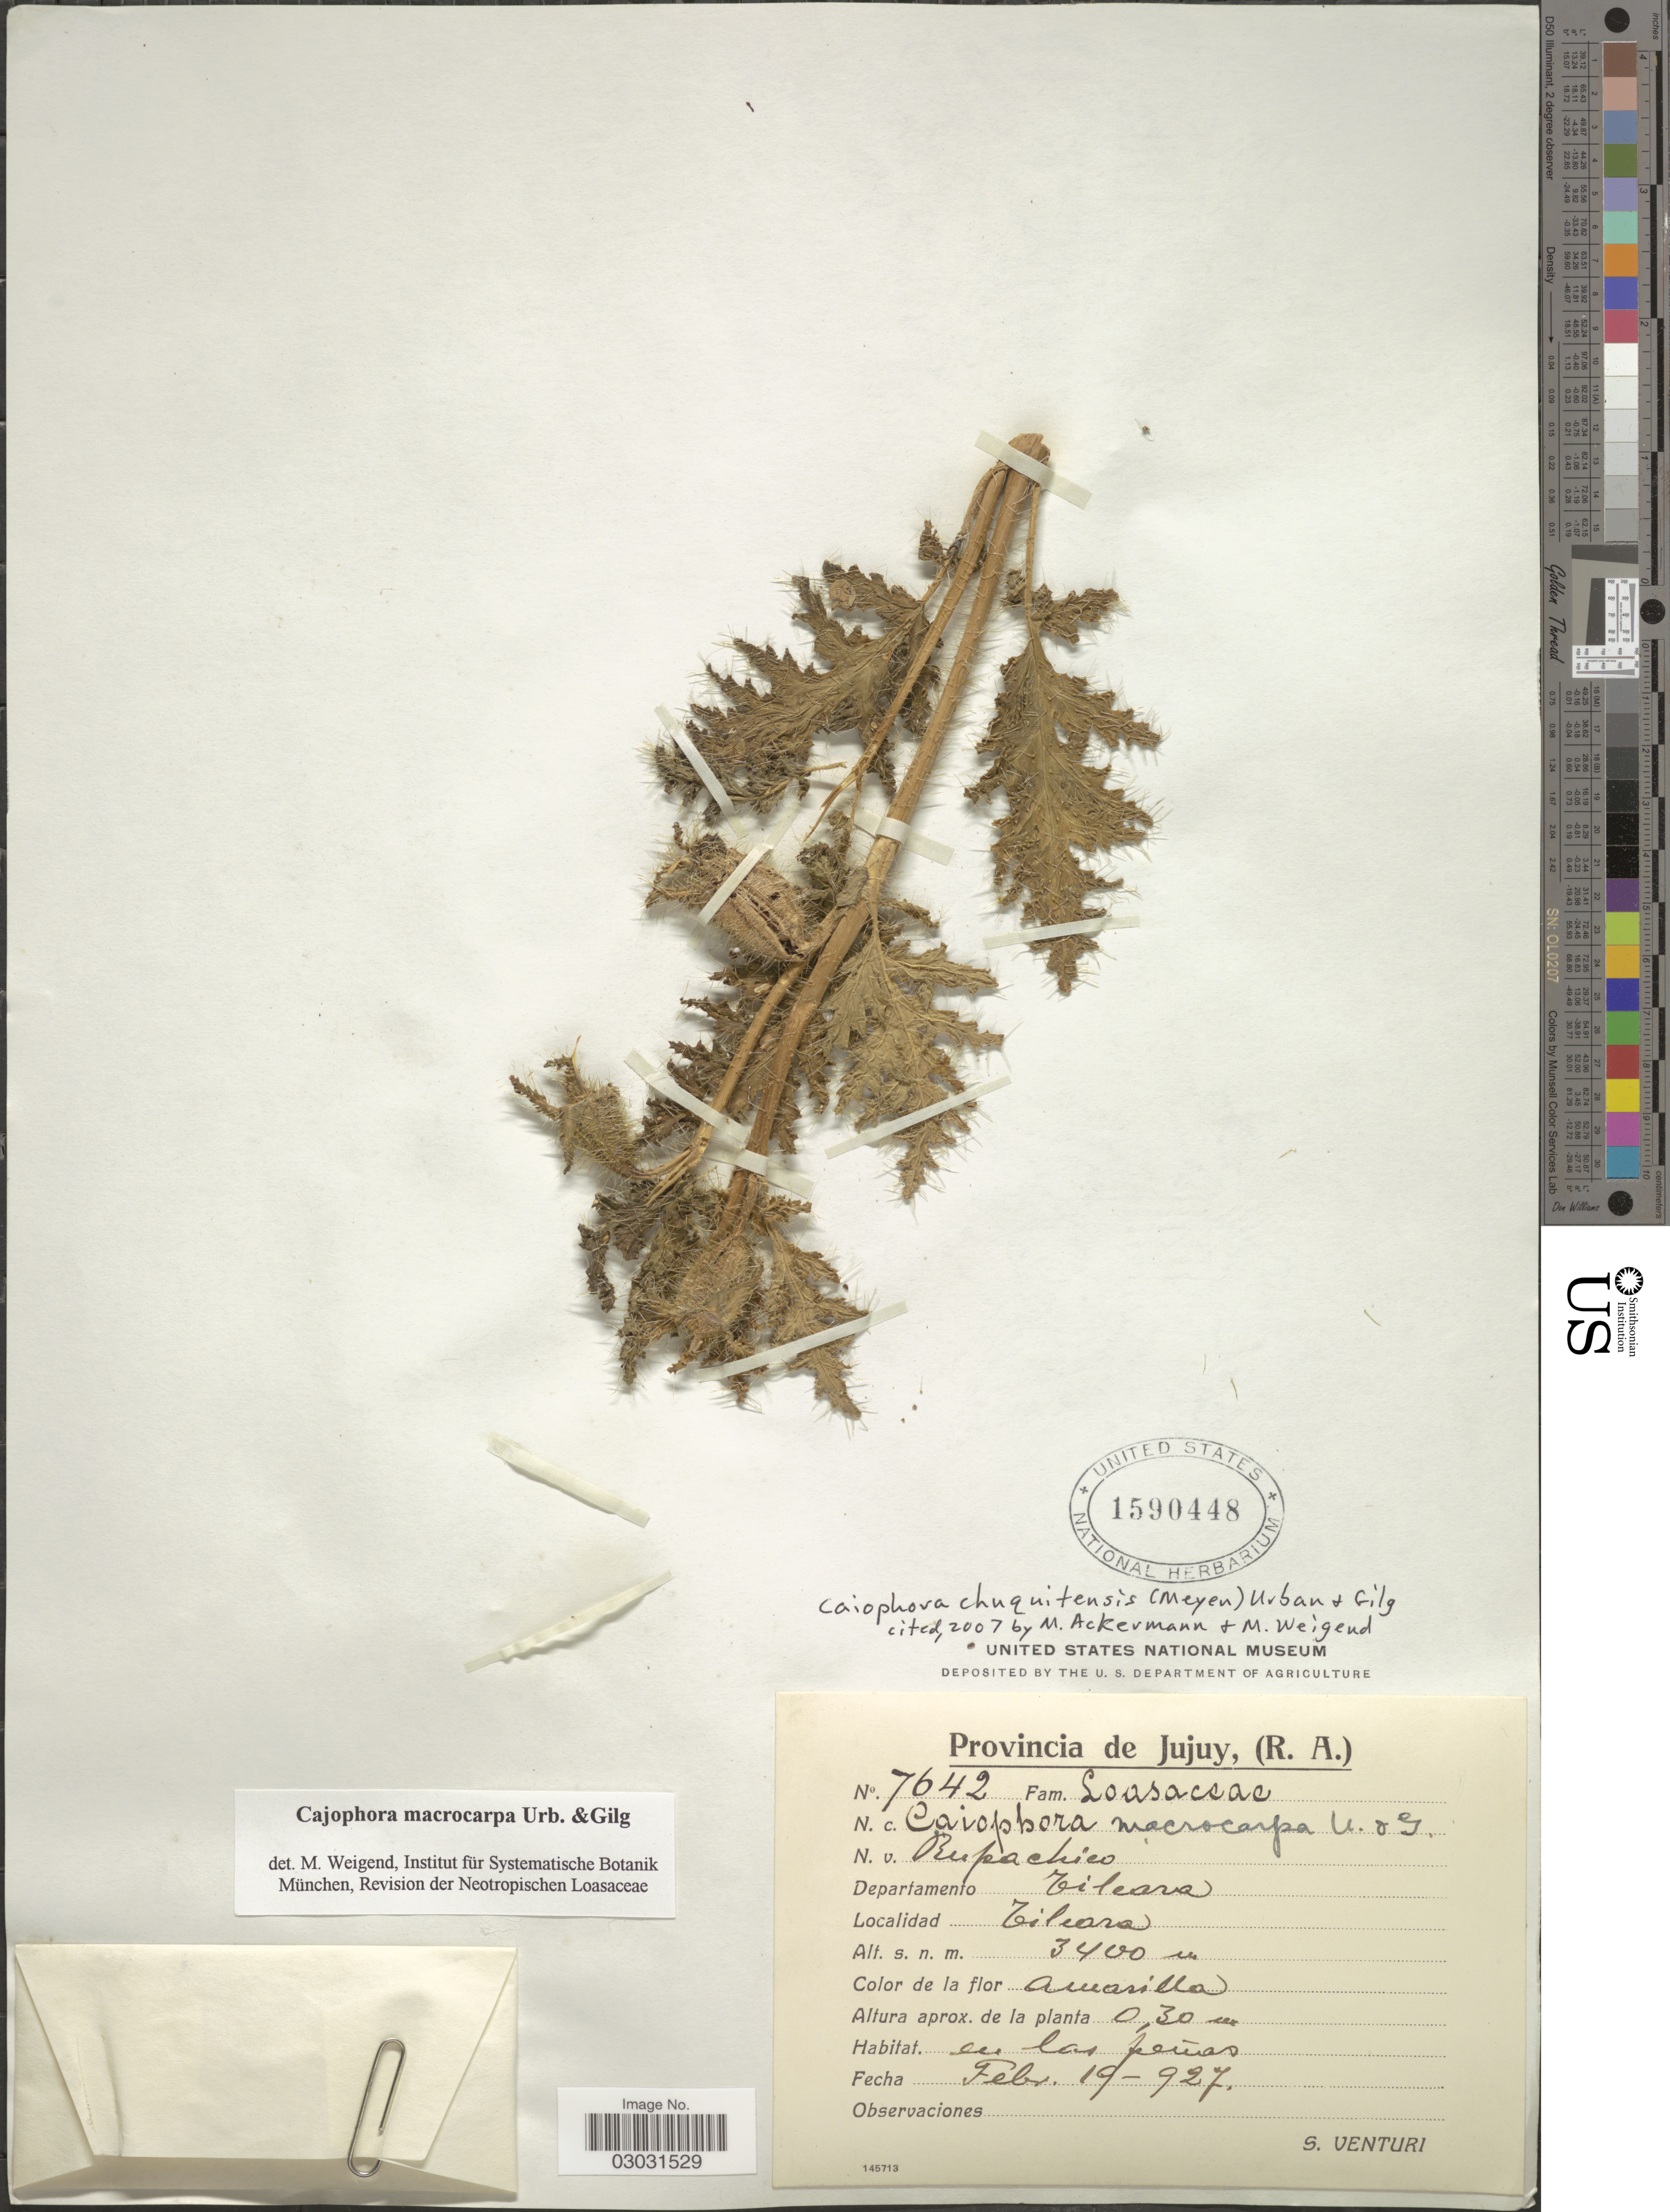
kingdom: Plantae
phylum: Tracheophyta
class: Magnoliopsida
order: Cornales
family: Loasaceae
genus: Caiophora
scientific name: Caiophora chuquitensis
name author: (Meyen) Urb. & Gilg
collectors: S. Venturi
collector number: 7642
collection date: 1927-02-19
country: Argentina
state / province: Jujuy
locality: Departamento Tilcara. Tilcara.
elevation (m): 3400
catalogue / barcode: US 1590448